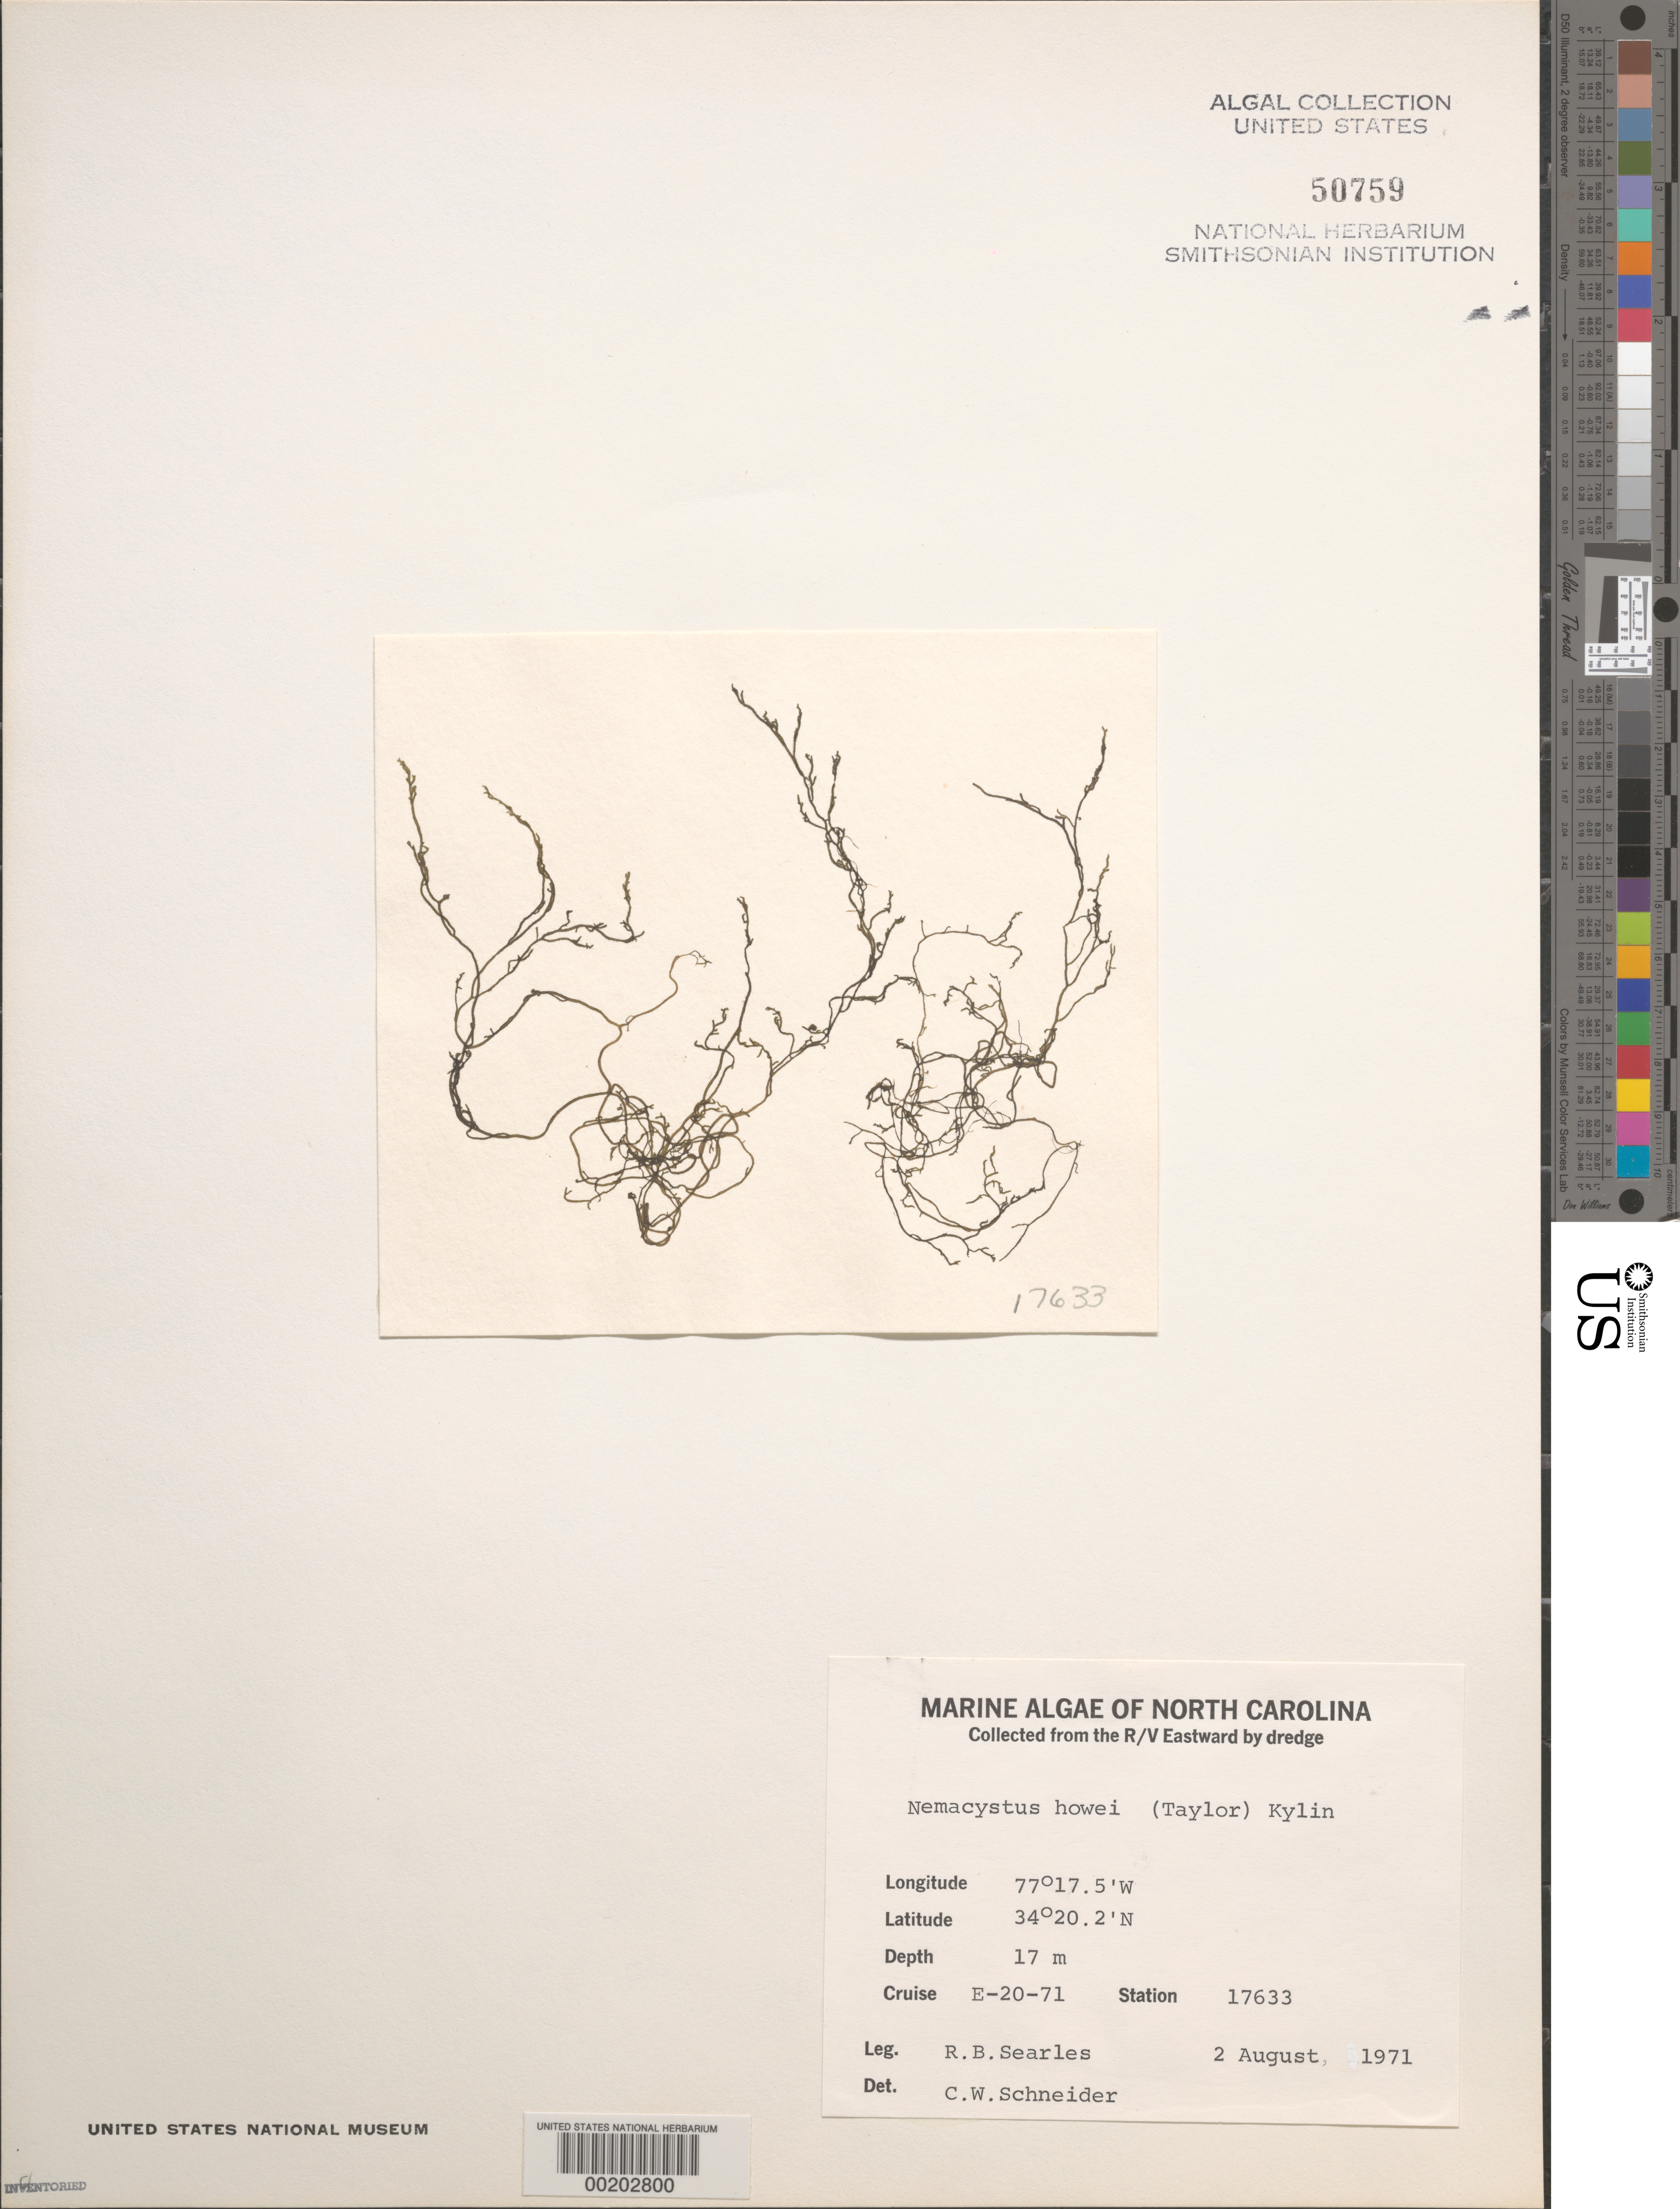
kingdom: Chromista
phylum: Ochrophyta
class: Phaeophyceae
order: Ectocarpales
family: Chordariaceae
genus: Nemacystus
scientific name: Nemacystus howei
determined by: Schneider, C. W.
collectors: R. Searles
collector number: Station 17633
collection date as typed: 02 Aug 1971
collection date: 1971-08-02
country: United States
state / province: North Carolina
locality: Onslow Bay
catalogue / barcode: US 50759